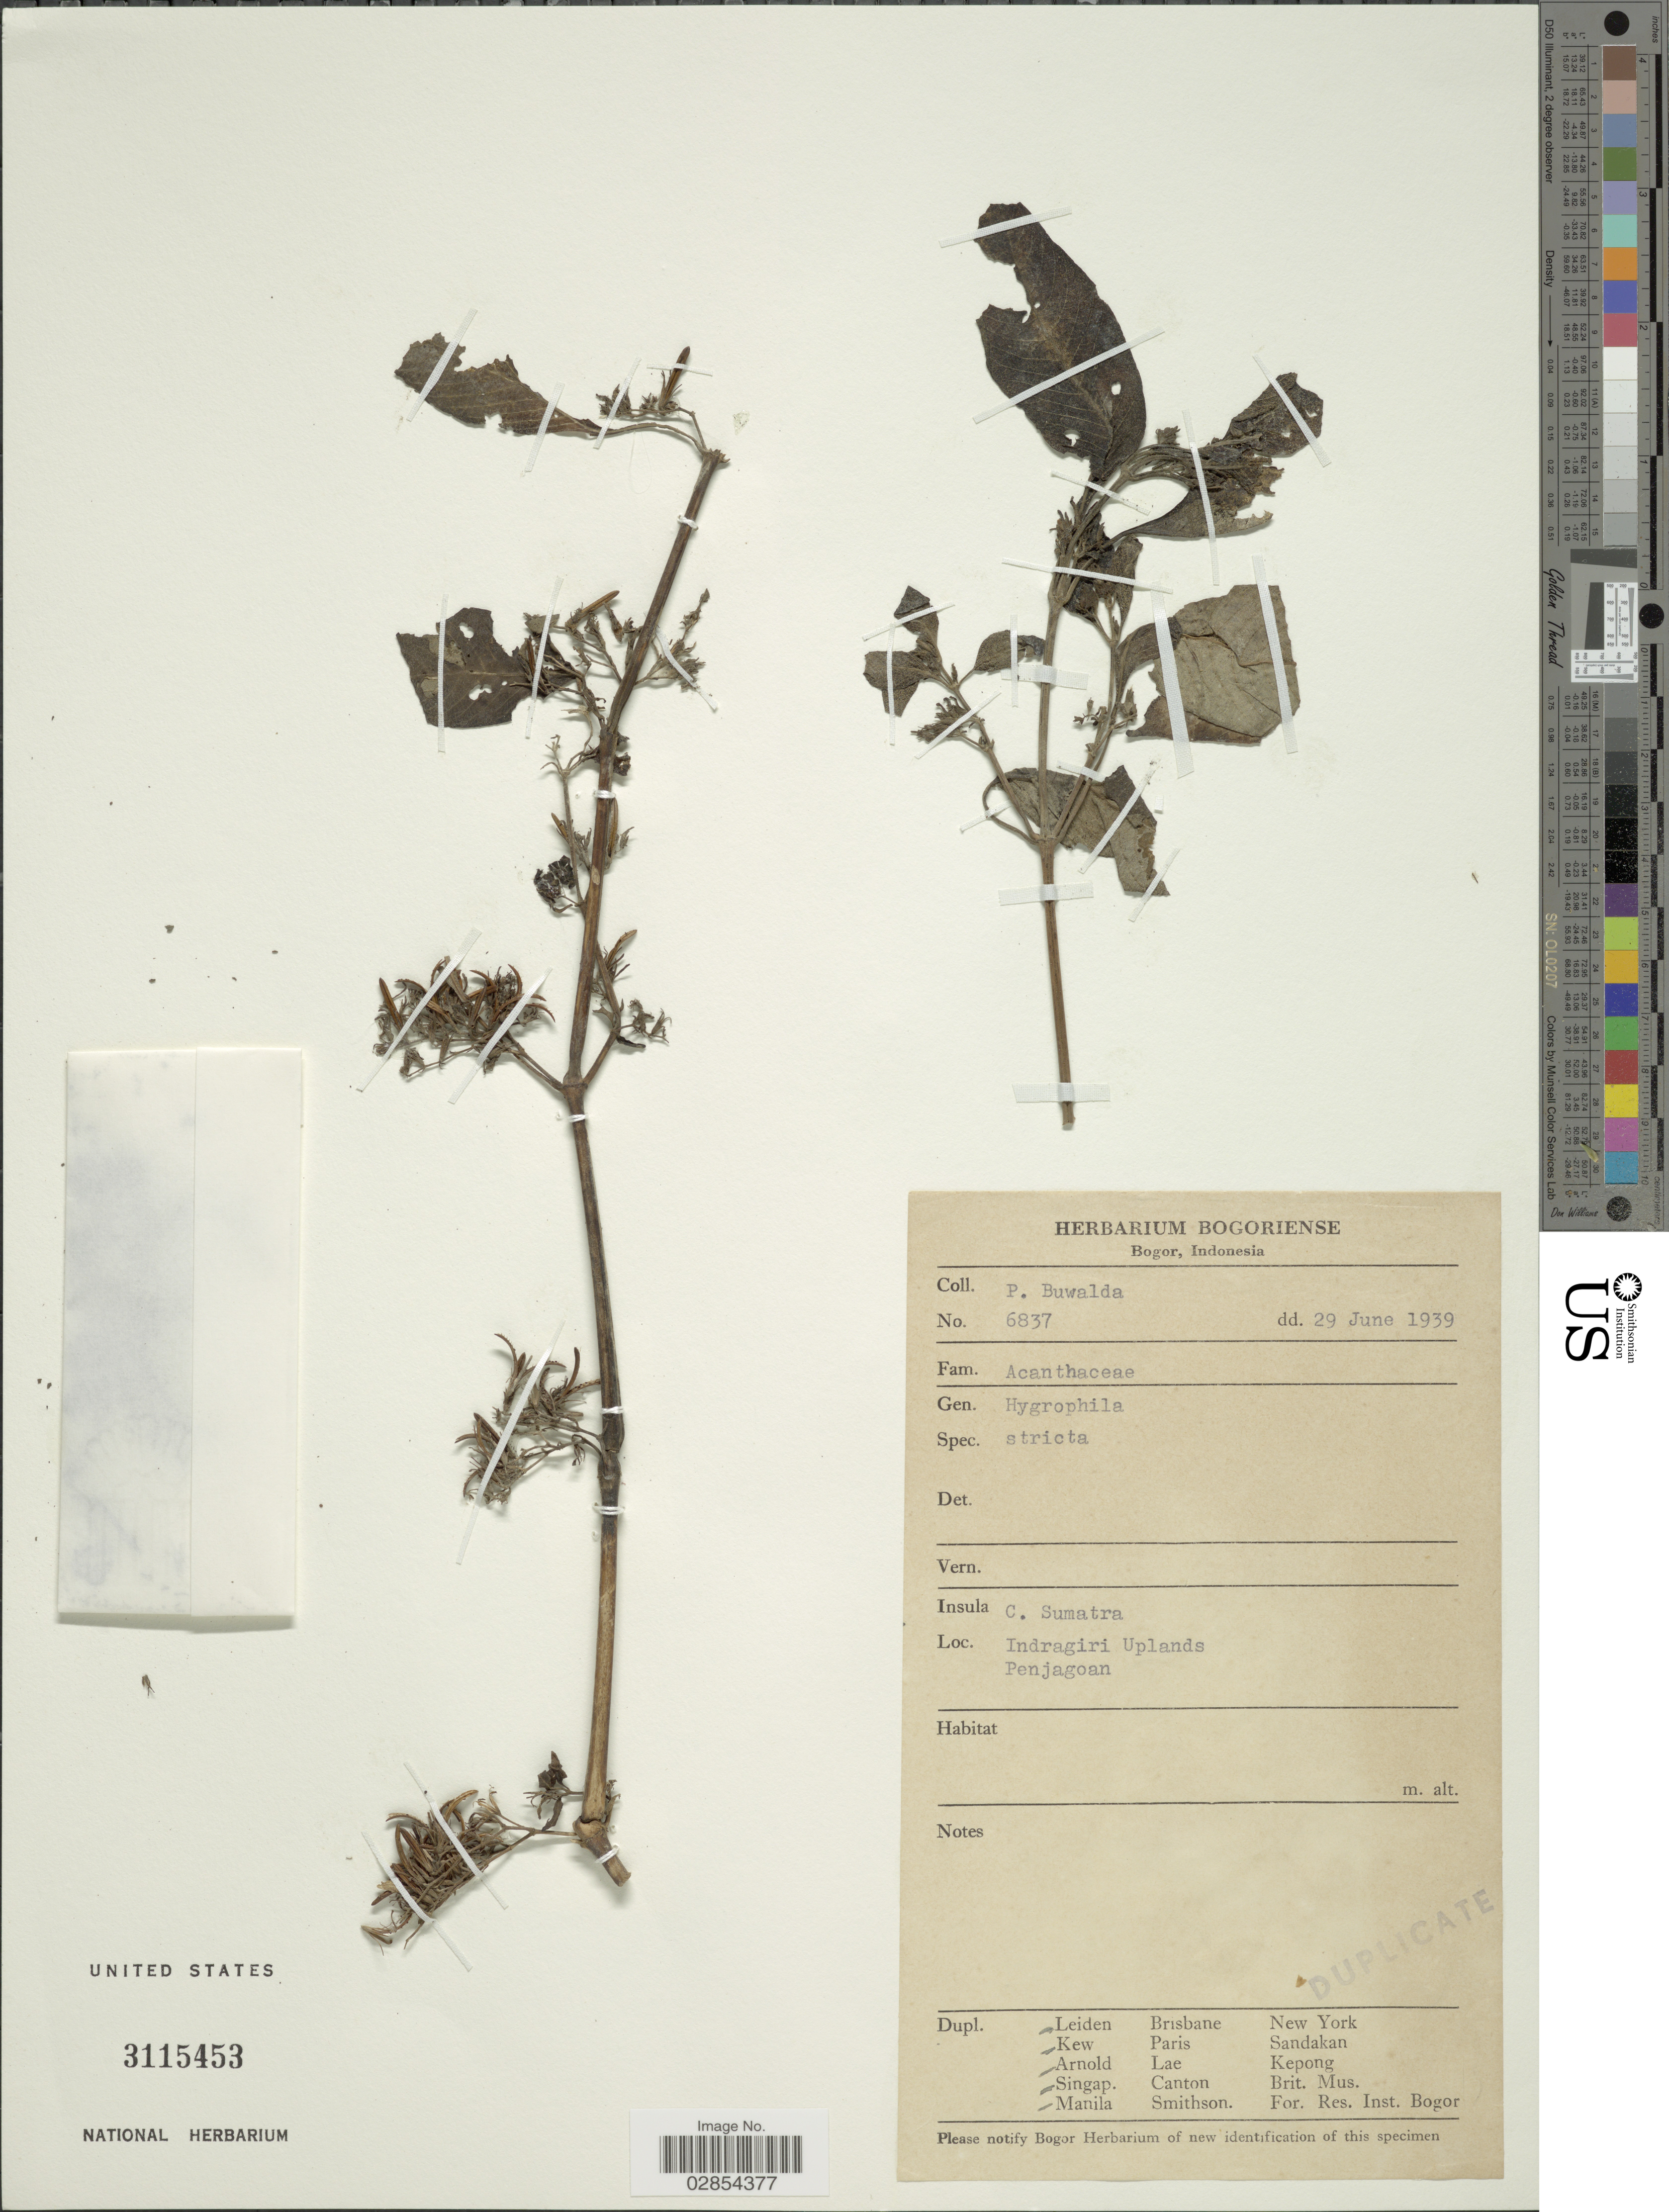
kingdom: Plantae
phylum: Tracheophyta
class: Magnoliopsida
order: Lamiales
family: Acanthaceae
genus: Hygrophila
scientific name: Hygrophila stricta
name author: Lindau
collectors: P. Buwalda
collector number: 6837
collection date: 1939-06-29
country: Indonesia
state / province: Sumatra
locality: Insula C. Sumatra. Indragiri Uplands. Penjagoan.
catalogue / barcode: US 3115453